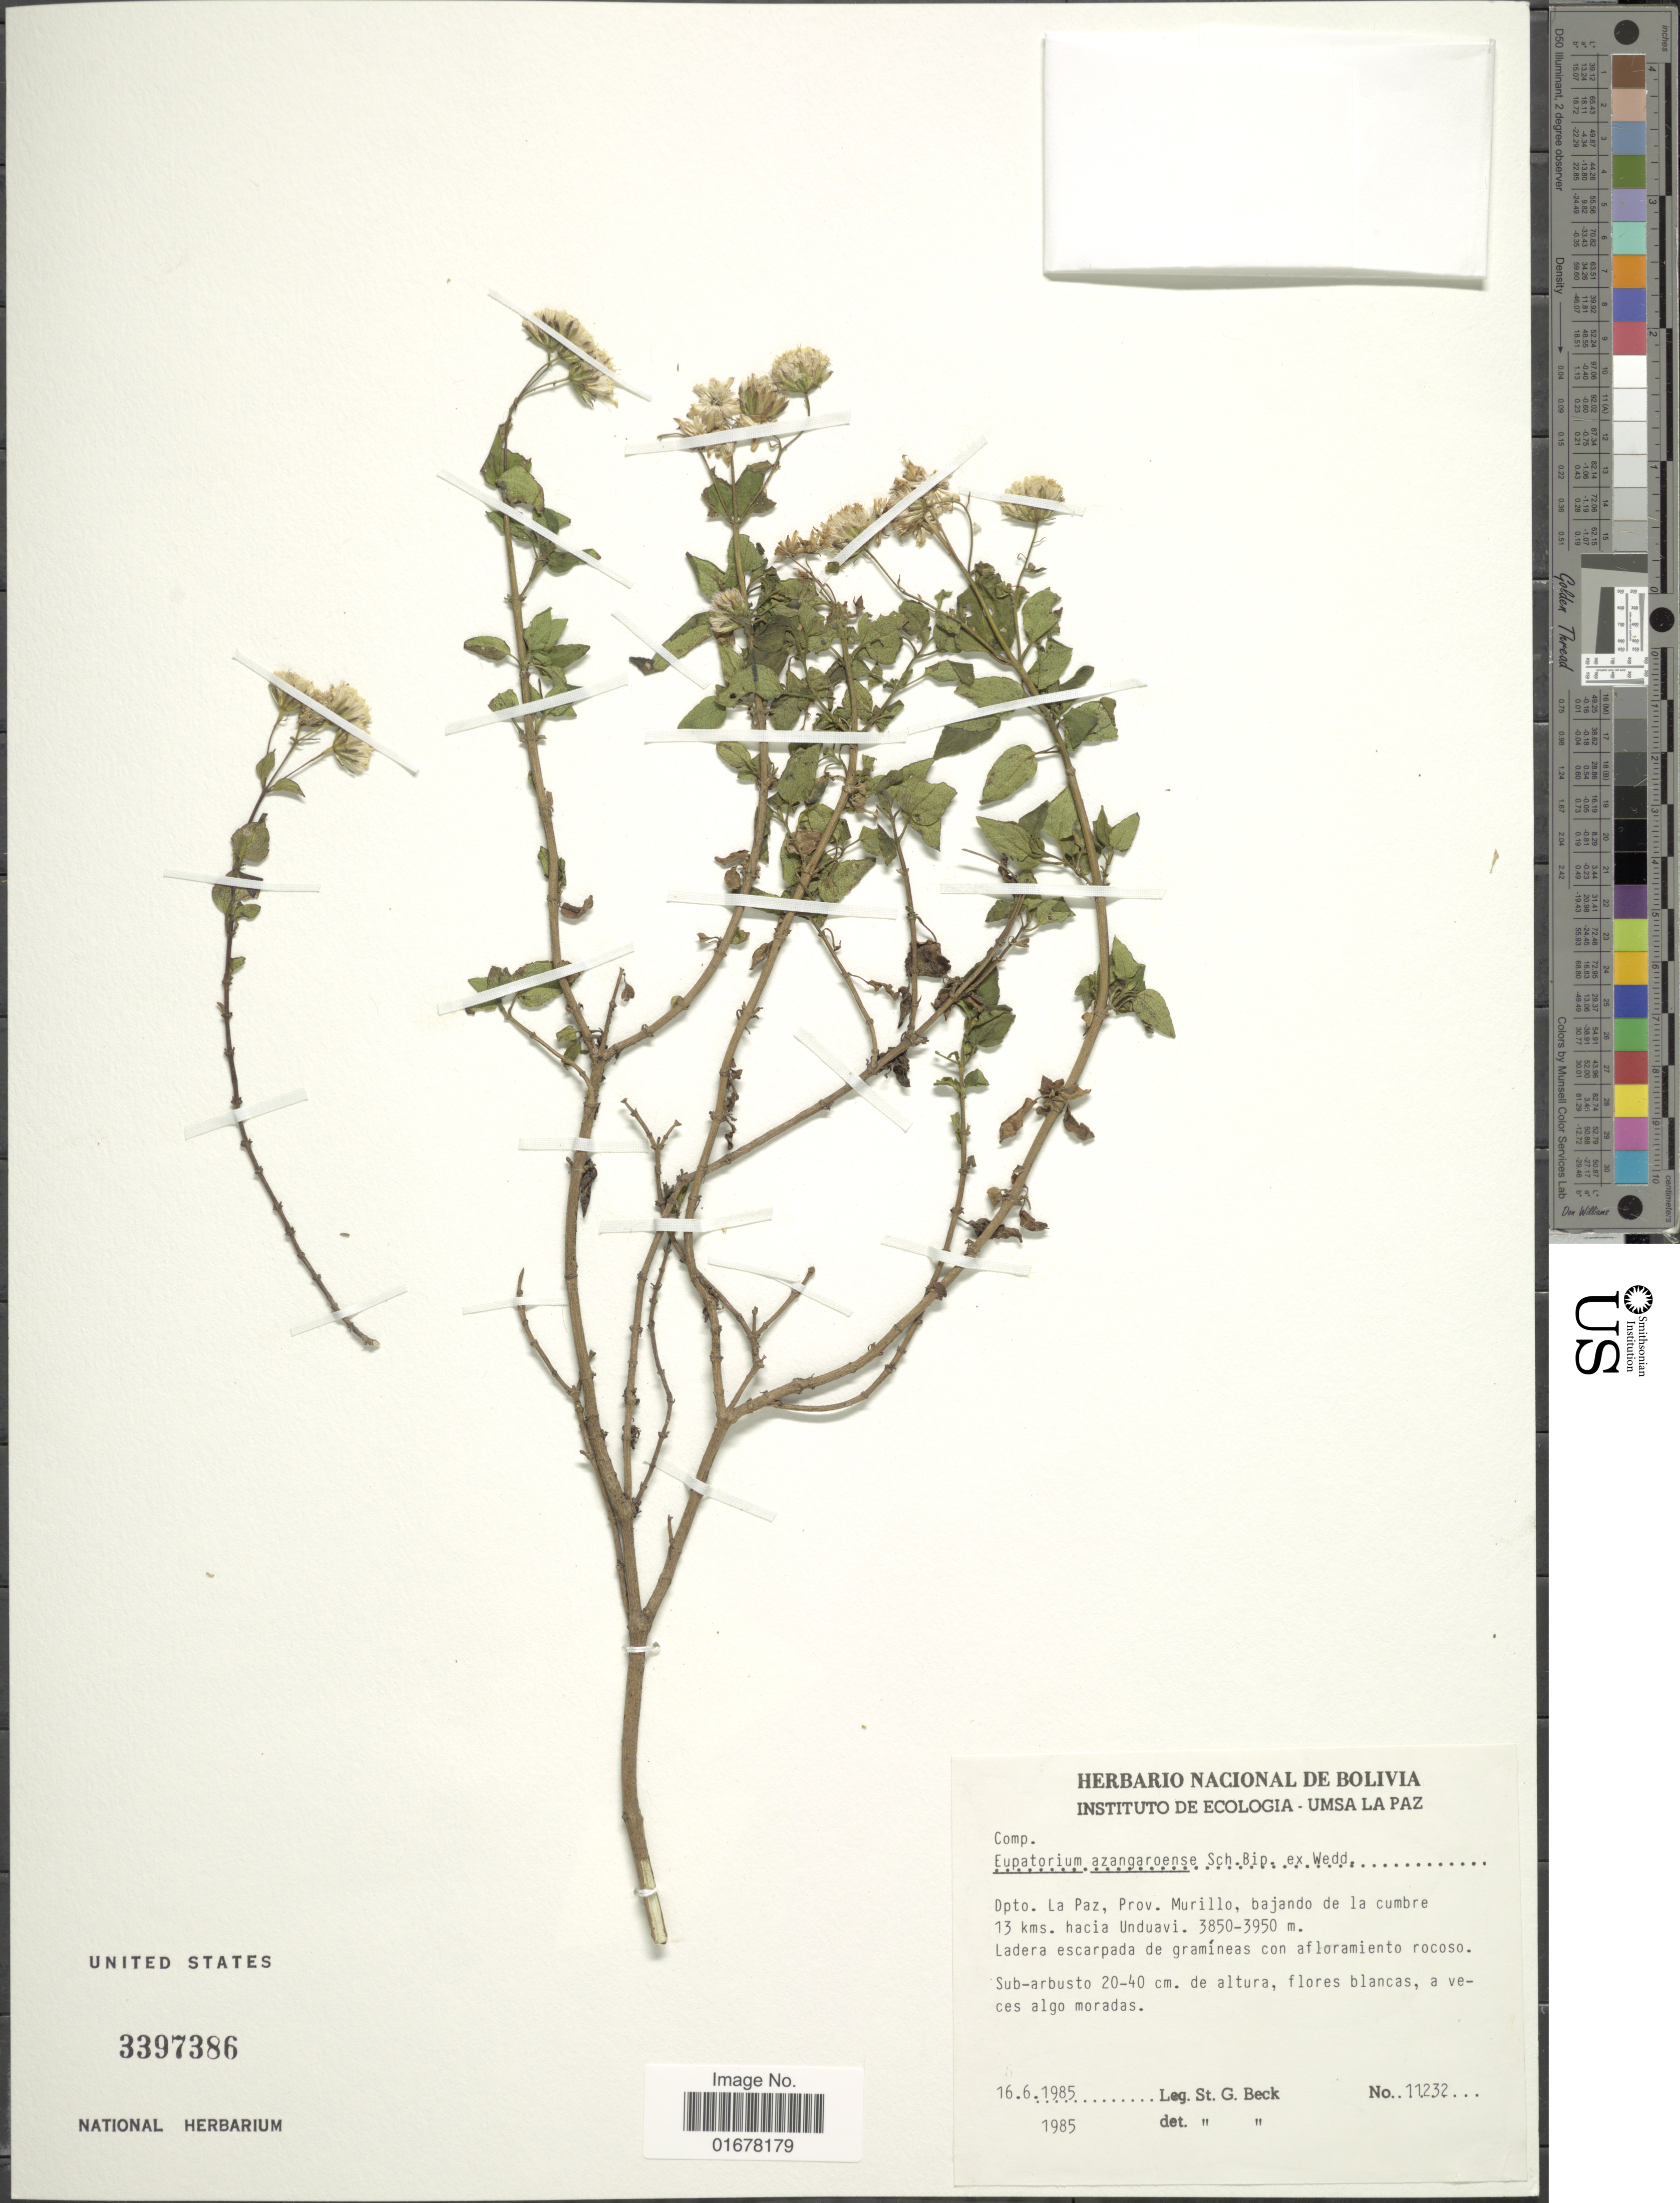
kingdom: Plantae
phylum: Tracheophyta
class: Magnoliopsida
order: Asterales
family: Asteraceae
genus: Ageratina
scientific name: Ageratina azangaroensis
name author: (Sch. Bip. ex Wedd.) R.M. King & H. Rob.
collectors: S. G. Beck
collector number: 11232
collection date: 1985-06-16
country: Bolivia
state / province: La Paz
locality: Dpto. La Paz, Prov. Murillom bajando de la cumbre 13kms. hacia Unduavi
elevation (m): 3850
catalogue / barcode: US 3397386